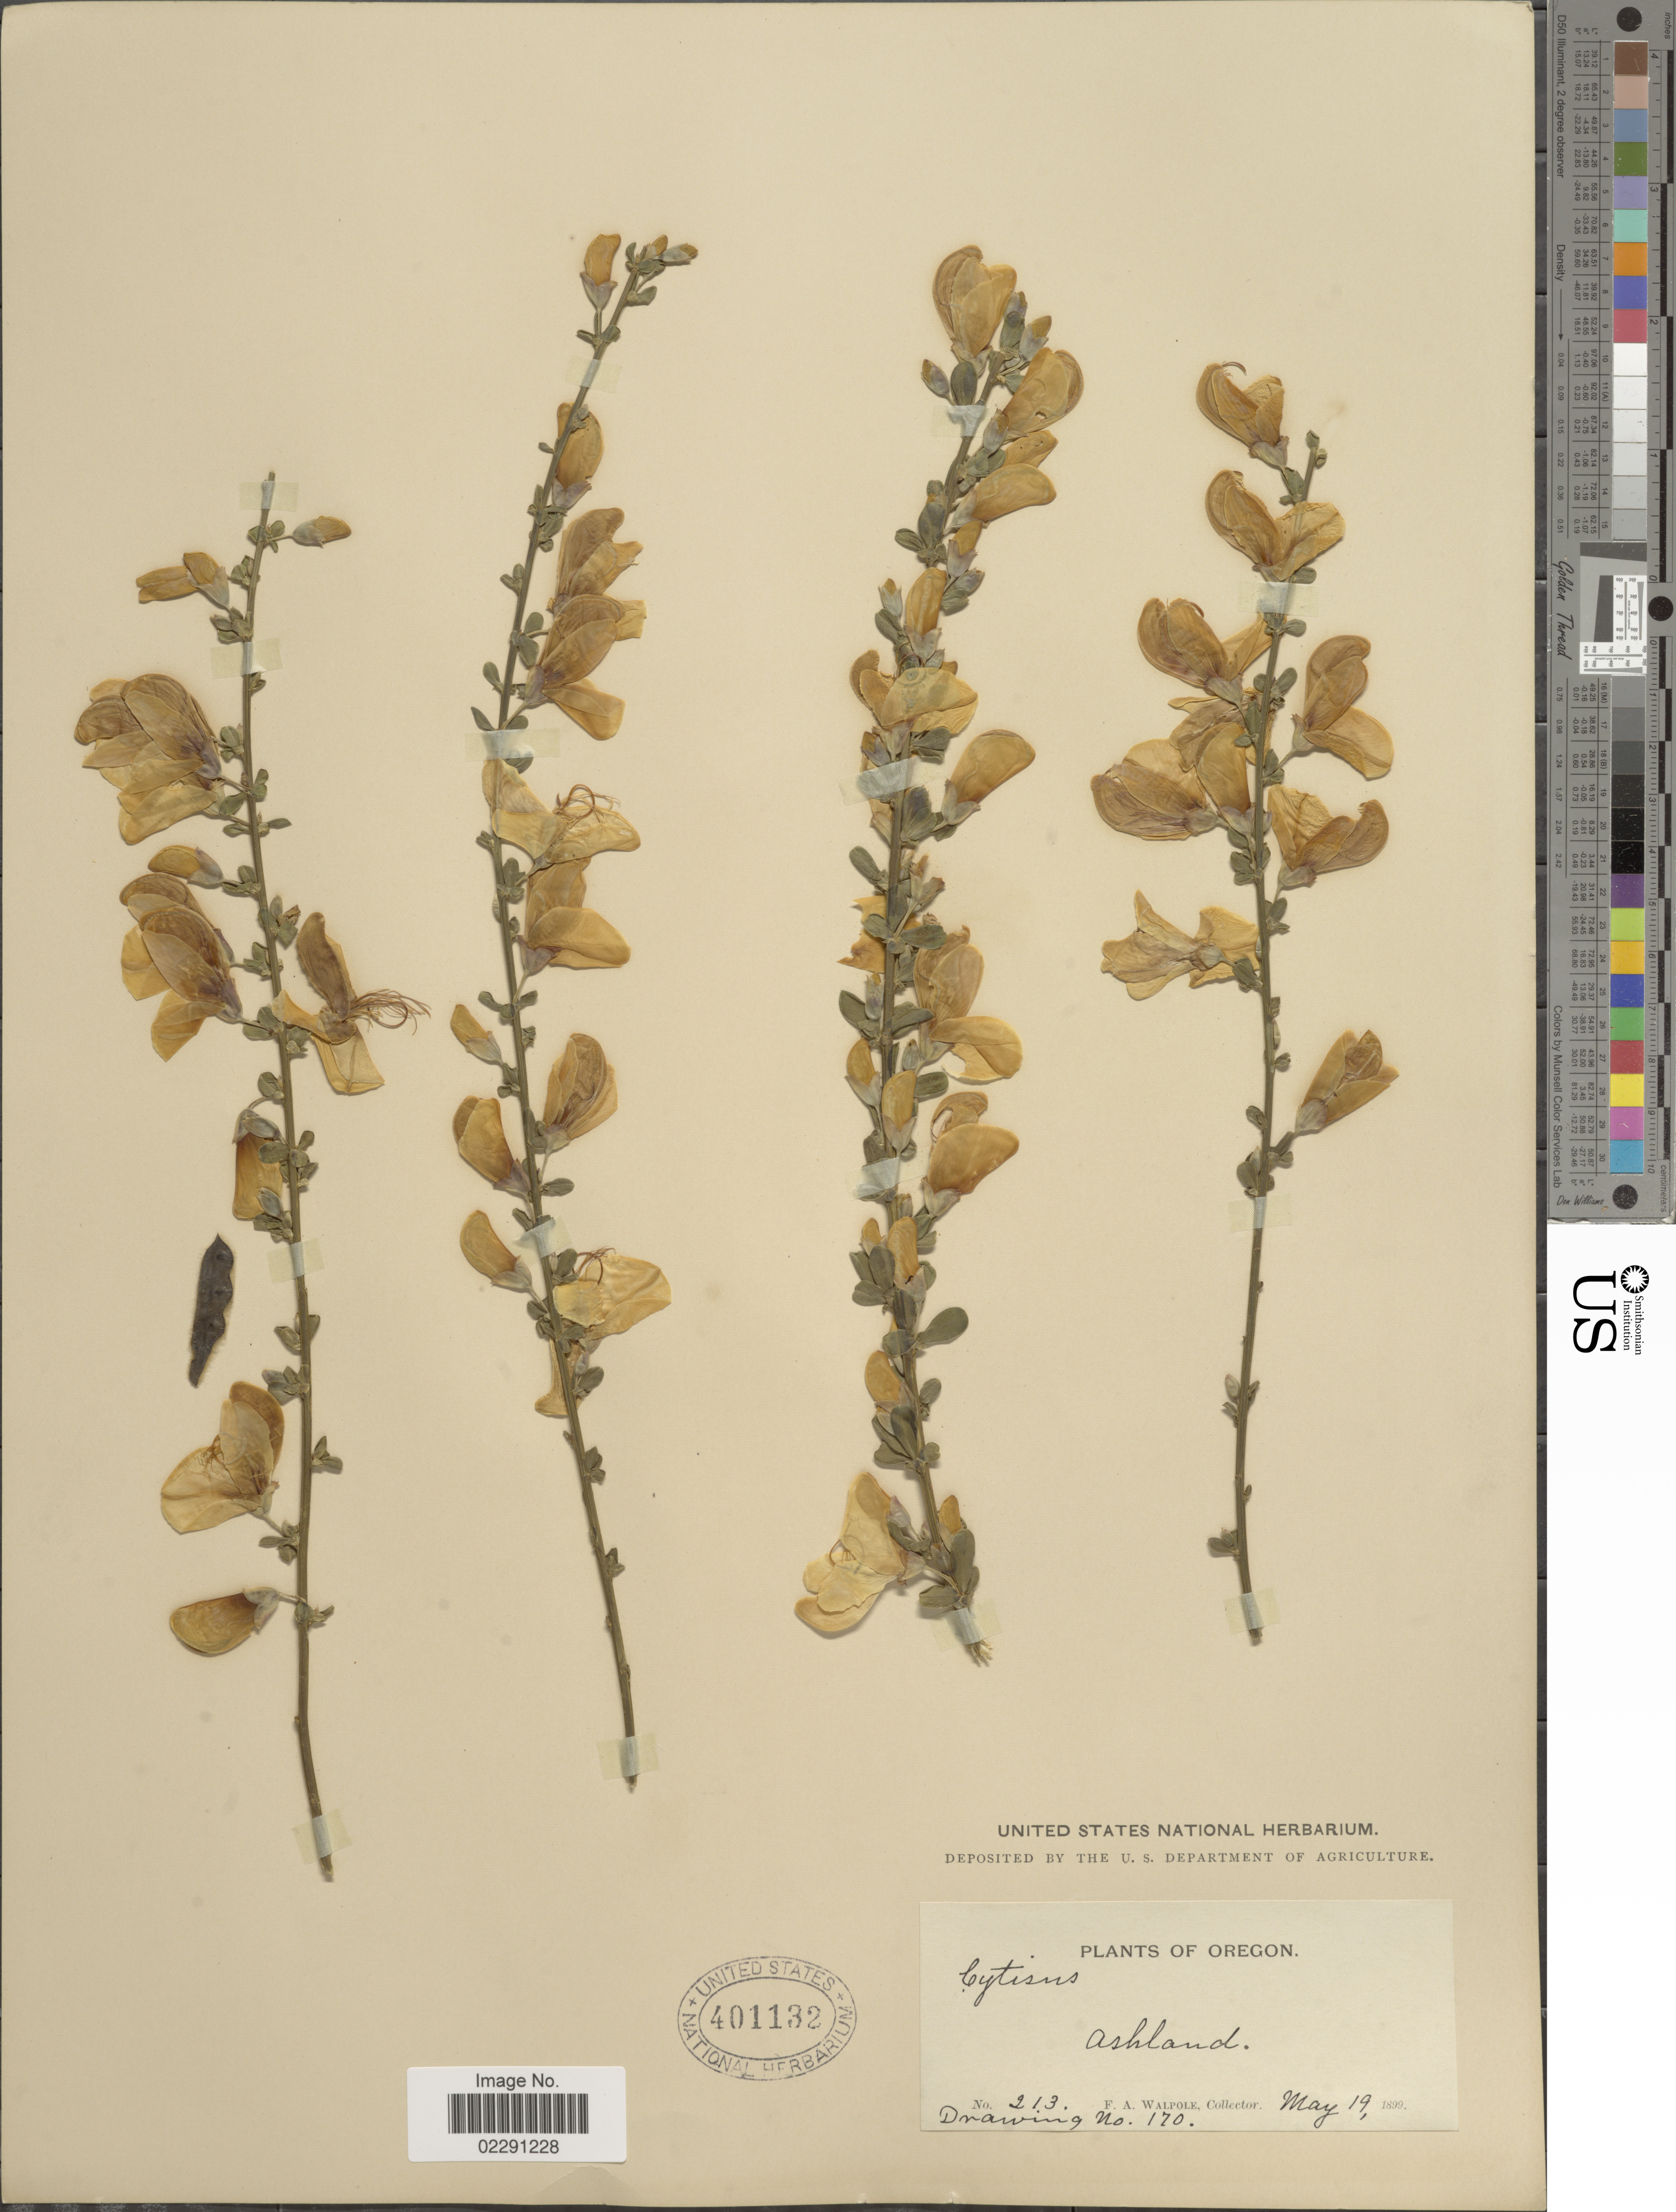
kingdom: Plantae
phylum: Tracheophyta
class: Magnoliopsida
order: Fabales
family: Fabaceae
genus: Cytisus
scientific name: Cytisus scoparius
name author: (L.) Link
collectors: F. Walpole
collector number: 213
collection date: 1899-05-19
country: United States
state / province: Oregon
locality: Ashland.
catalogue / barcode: US 401132